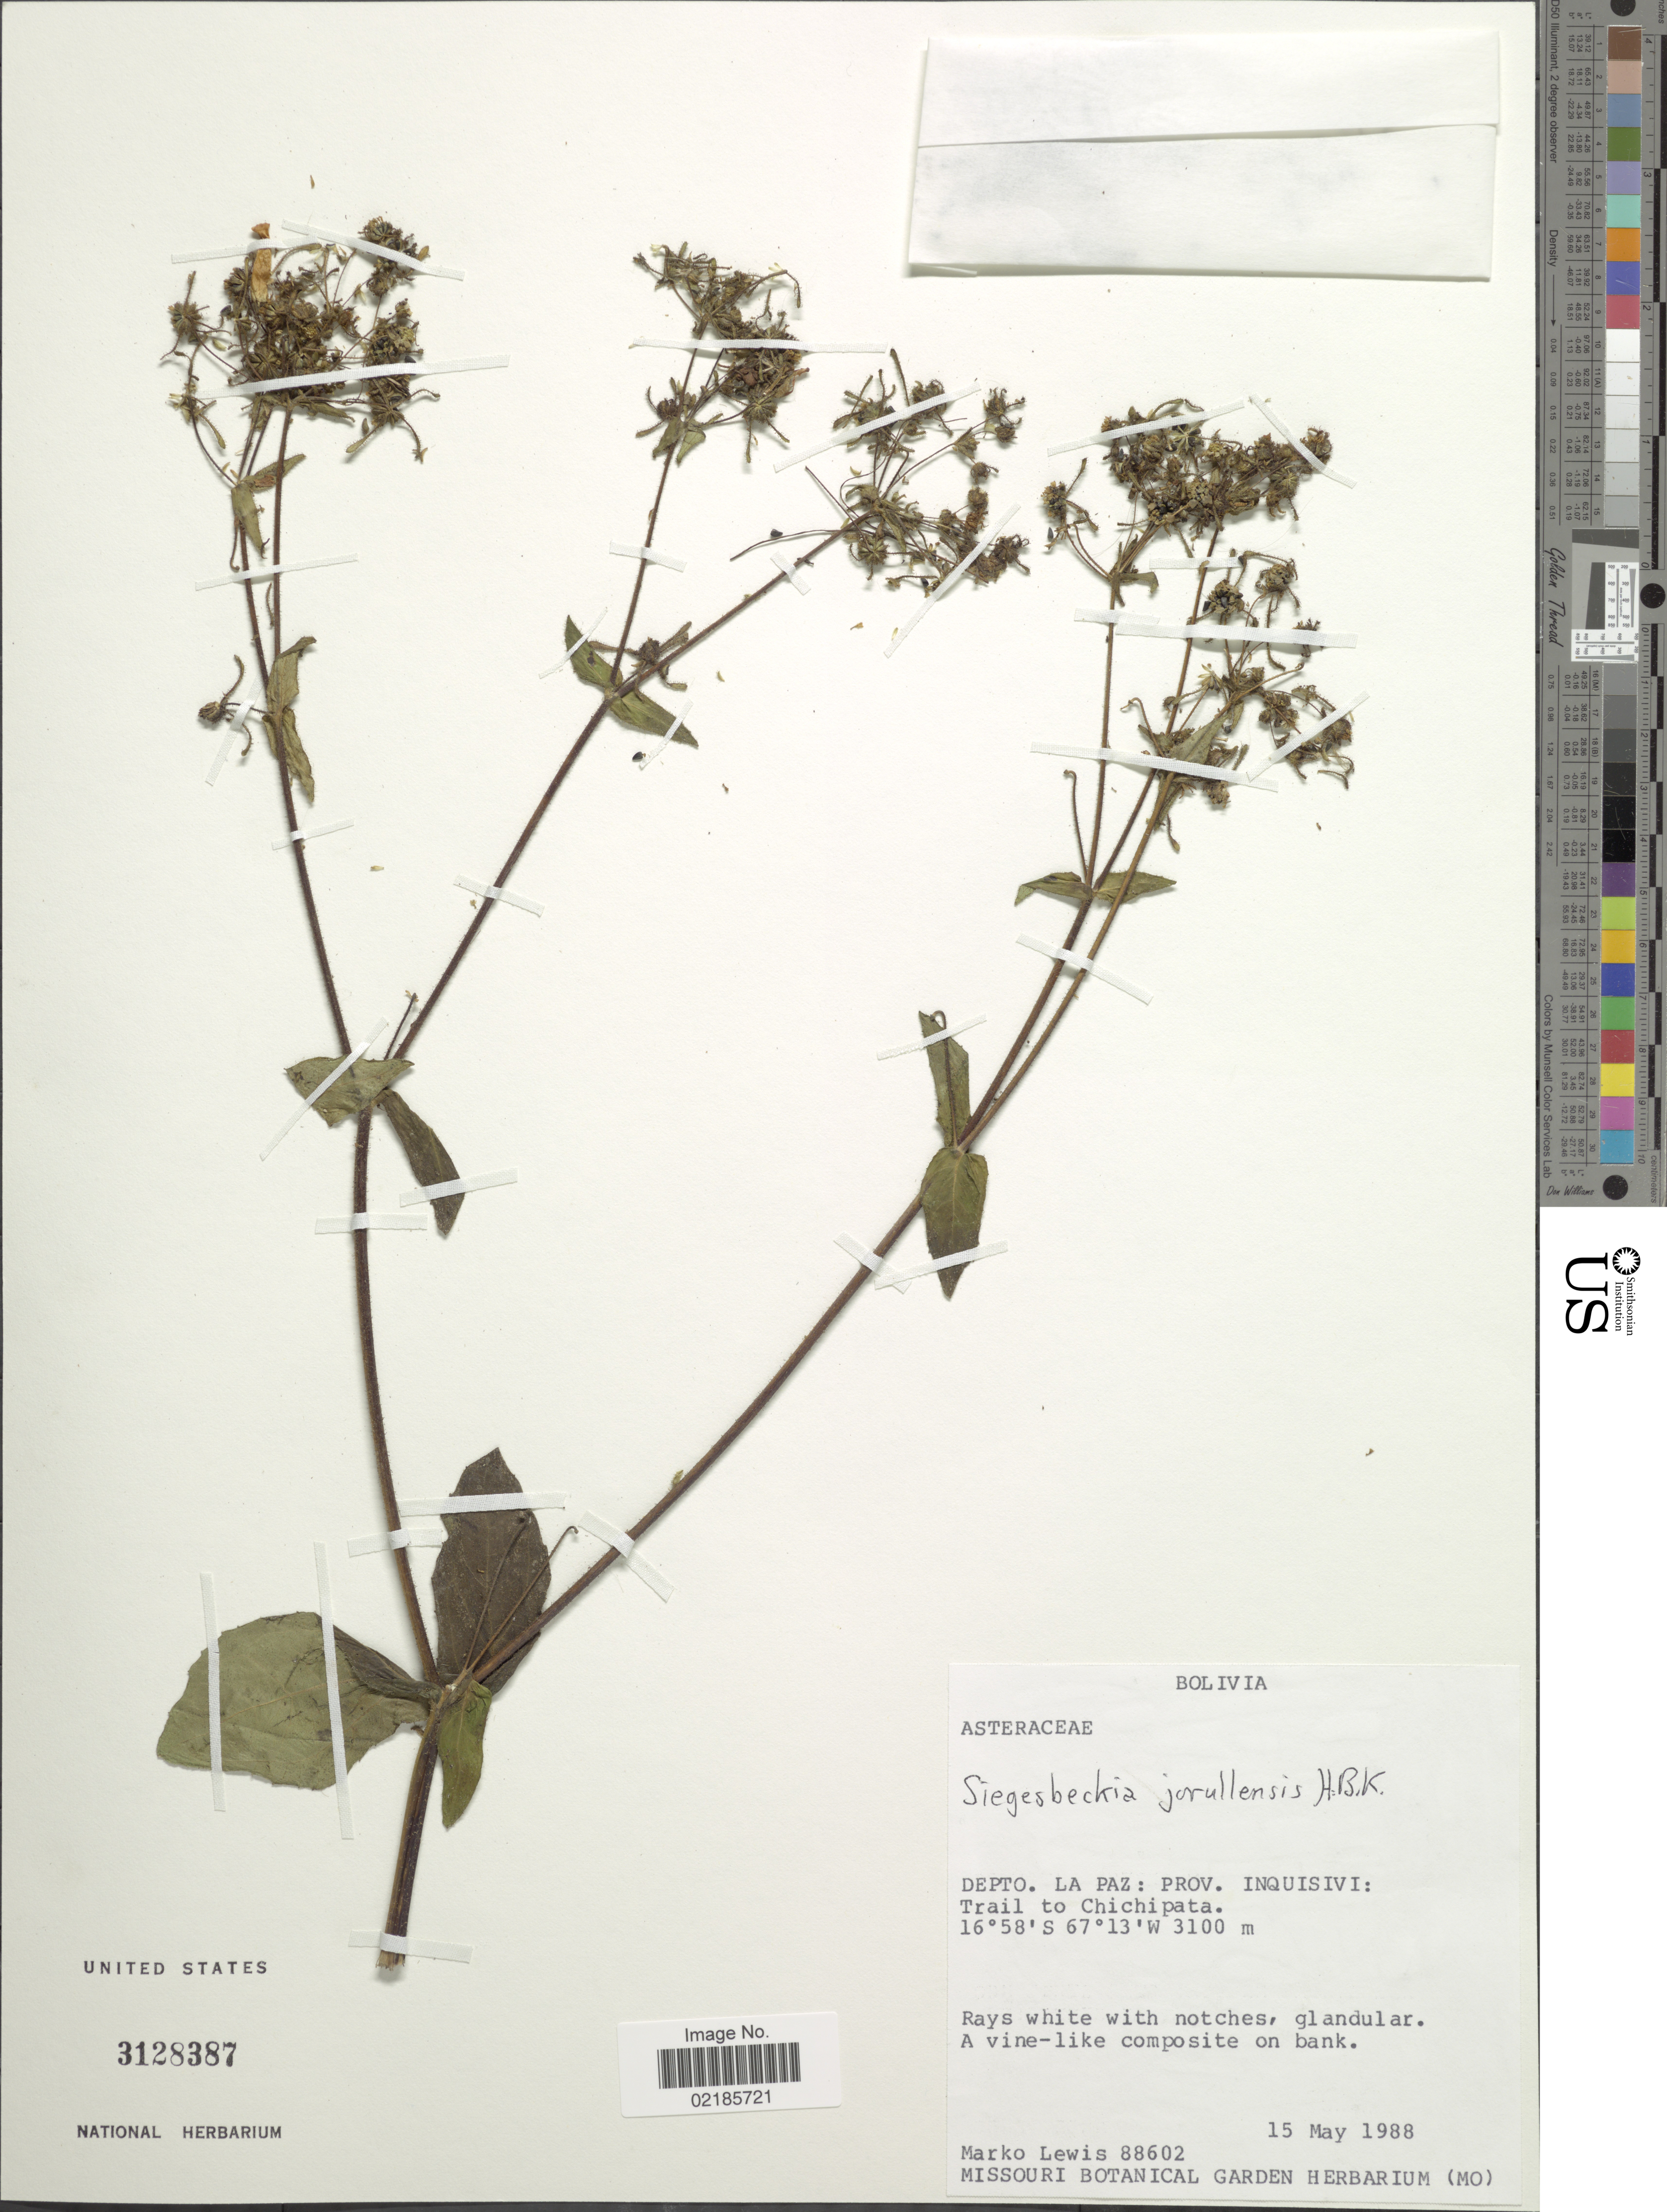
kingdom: Plantae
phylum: Tracheophyta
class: Magnoliopsida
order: Asterales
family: Asteraceae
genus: Sigesbeckia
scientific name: Sigesbeckia jorullensis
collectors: M. A. Lewis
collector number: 88602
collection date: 1988-05-15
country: Bolivia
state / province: La Paz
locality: Prov. Inquisivi: Trail to Chichipata, a vine-like composite on bank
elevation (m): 3100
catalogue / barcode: US 3128387